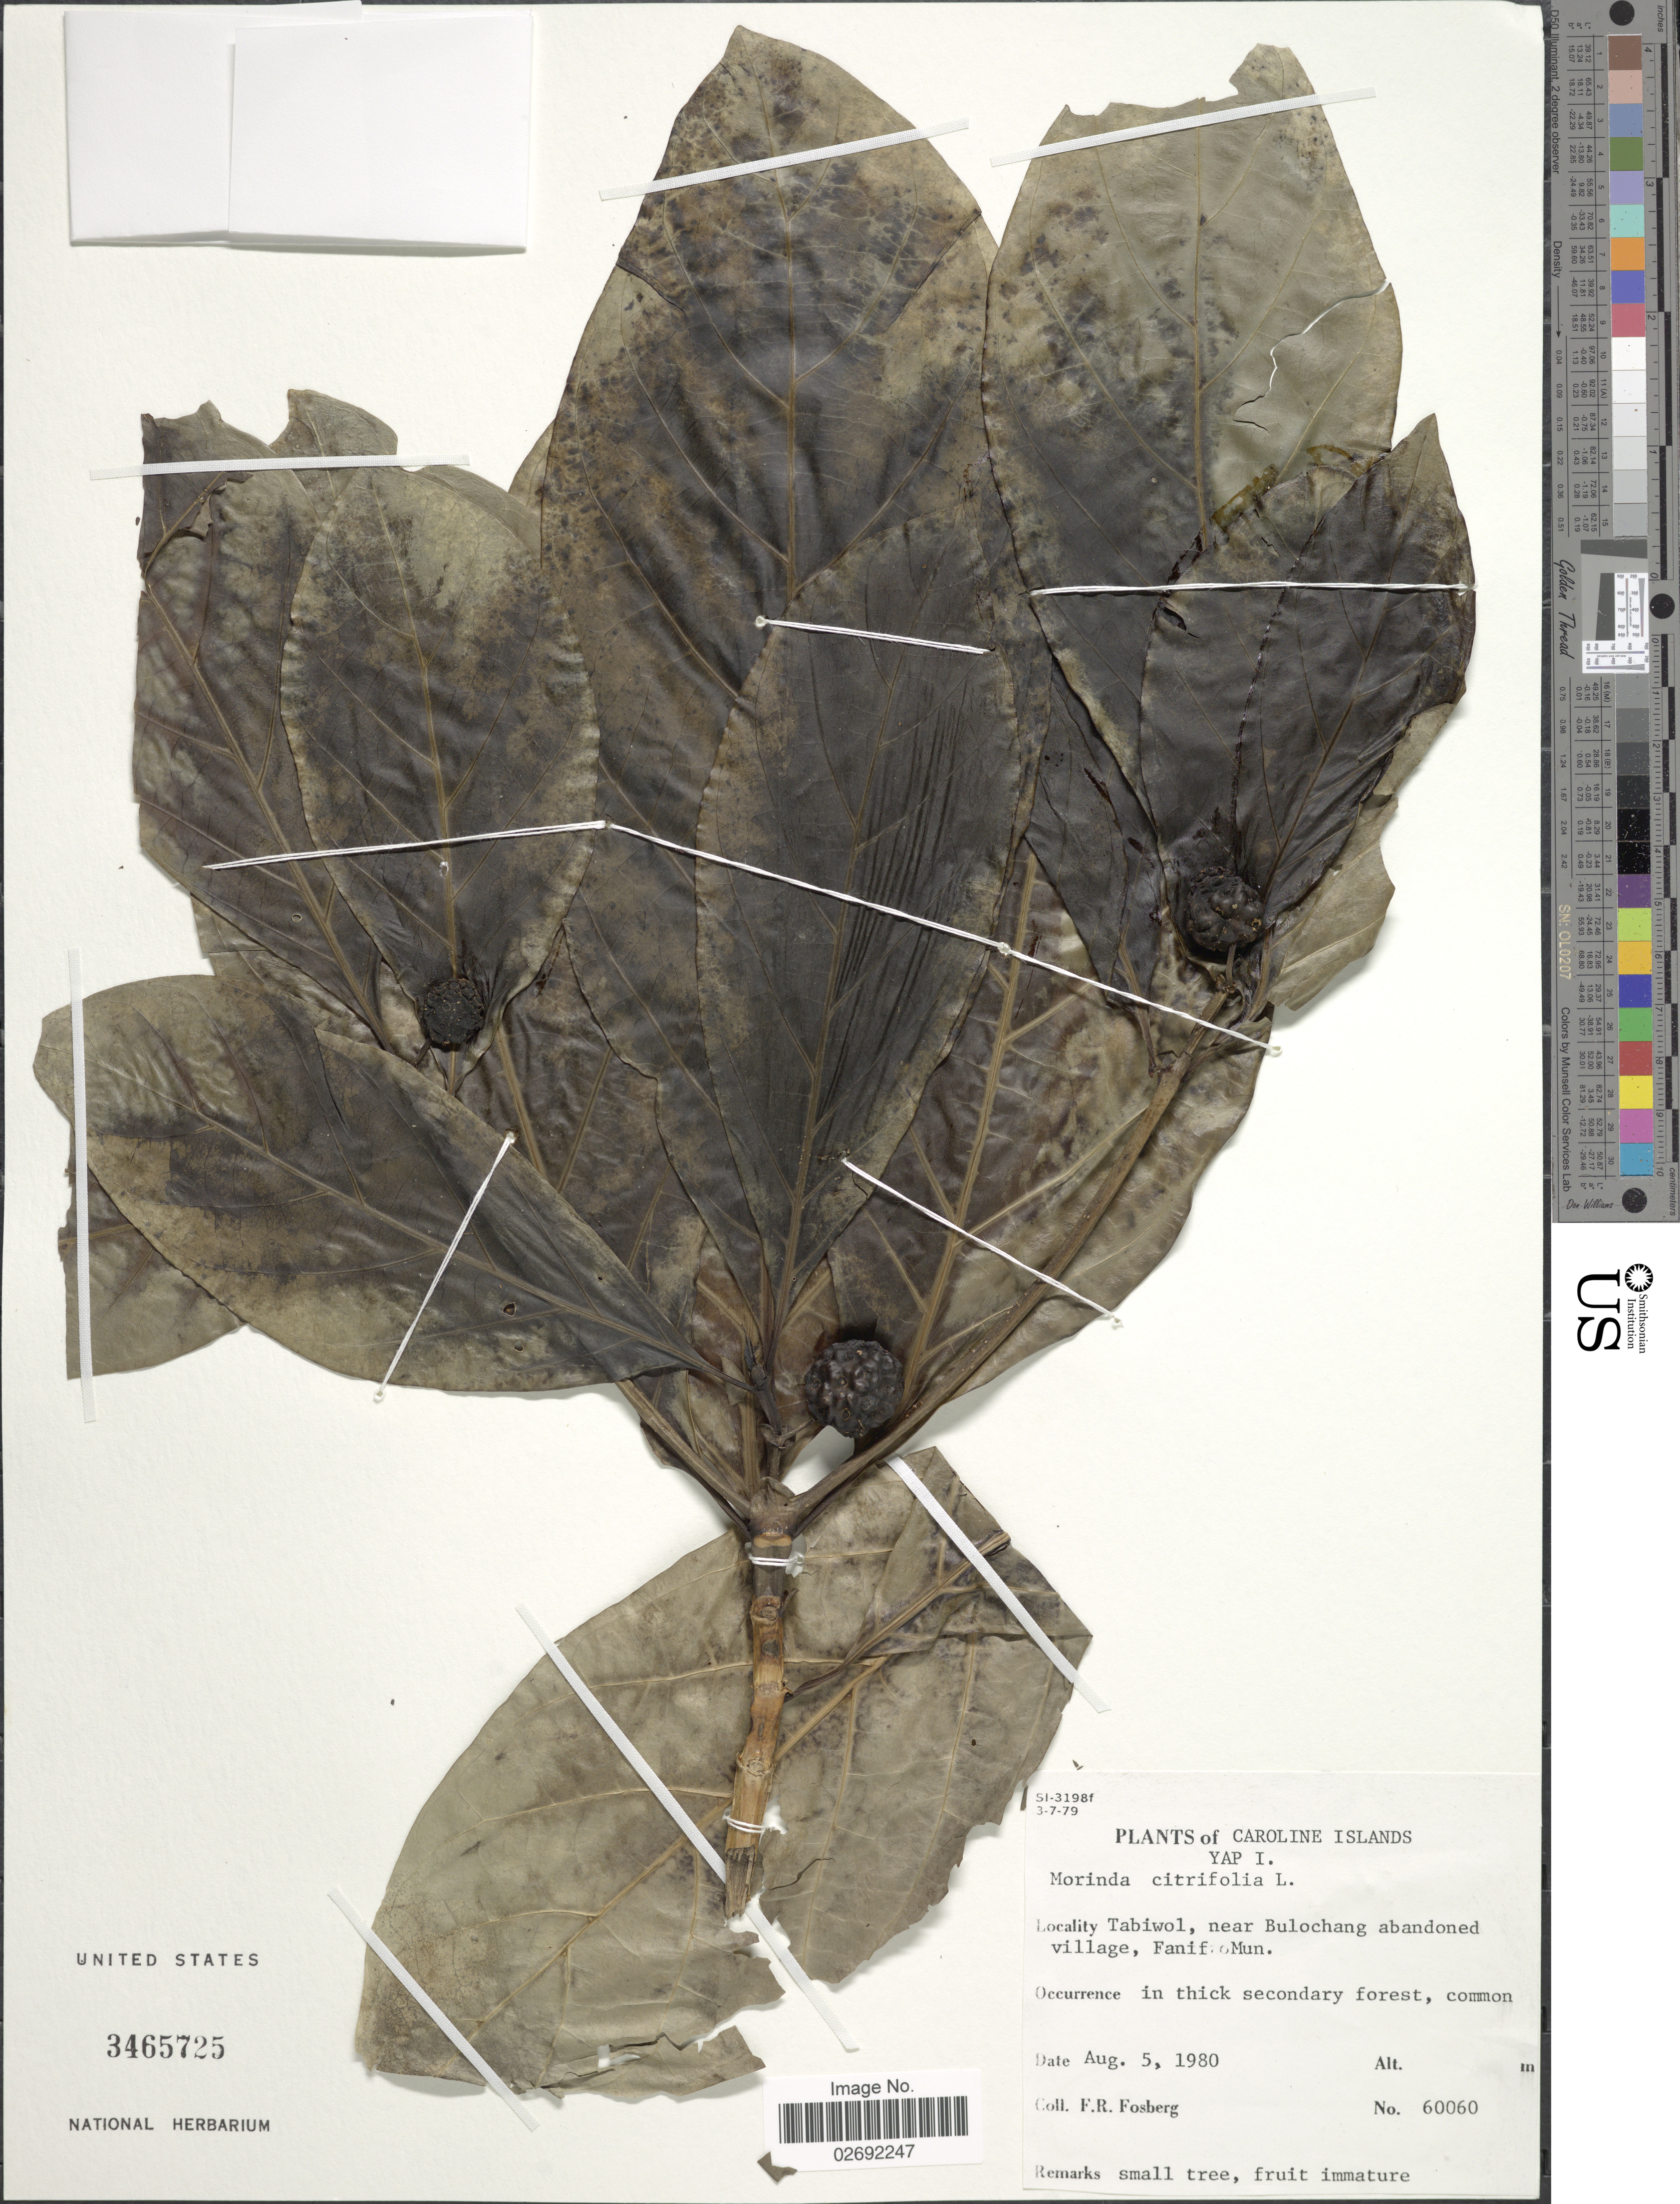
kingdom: Plantae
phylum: Tracheophyta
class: Magnoliopsida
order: Gentianales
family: Rubiaceae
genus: Morinda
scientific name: Morinda citrifolia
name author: L.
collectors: F. R. Fosberg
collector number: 60060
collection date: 1980-08-05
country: Micronesia, Federated States of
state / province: Yap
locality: Carlone Islands. Tabiwol, near Bulochang abandoned village, Fanif [illegible text]oMun.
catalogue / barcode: US 3465725